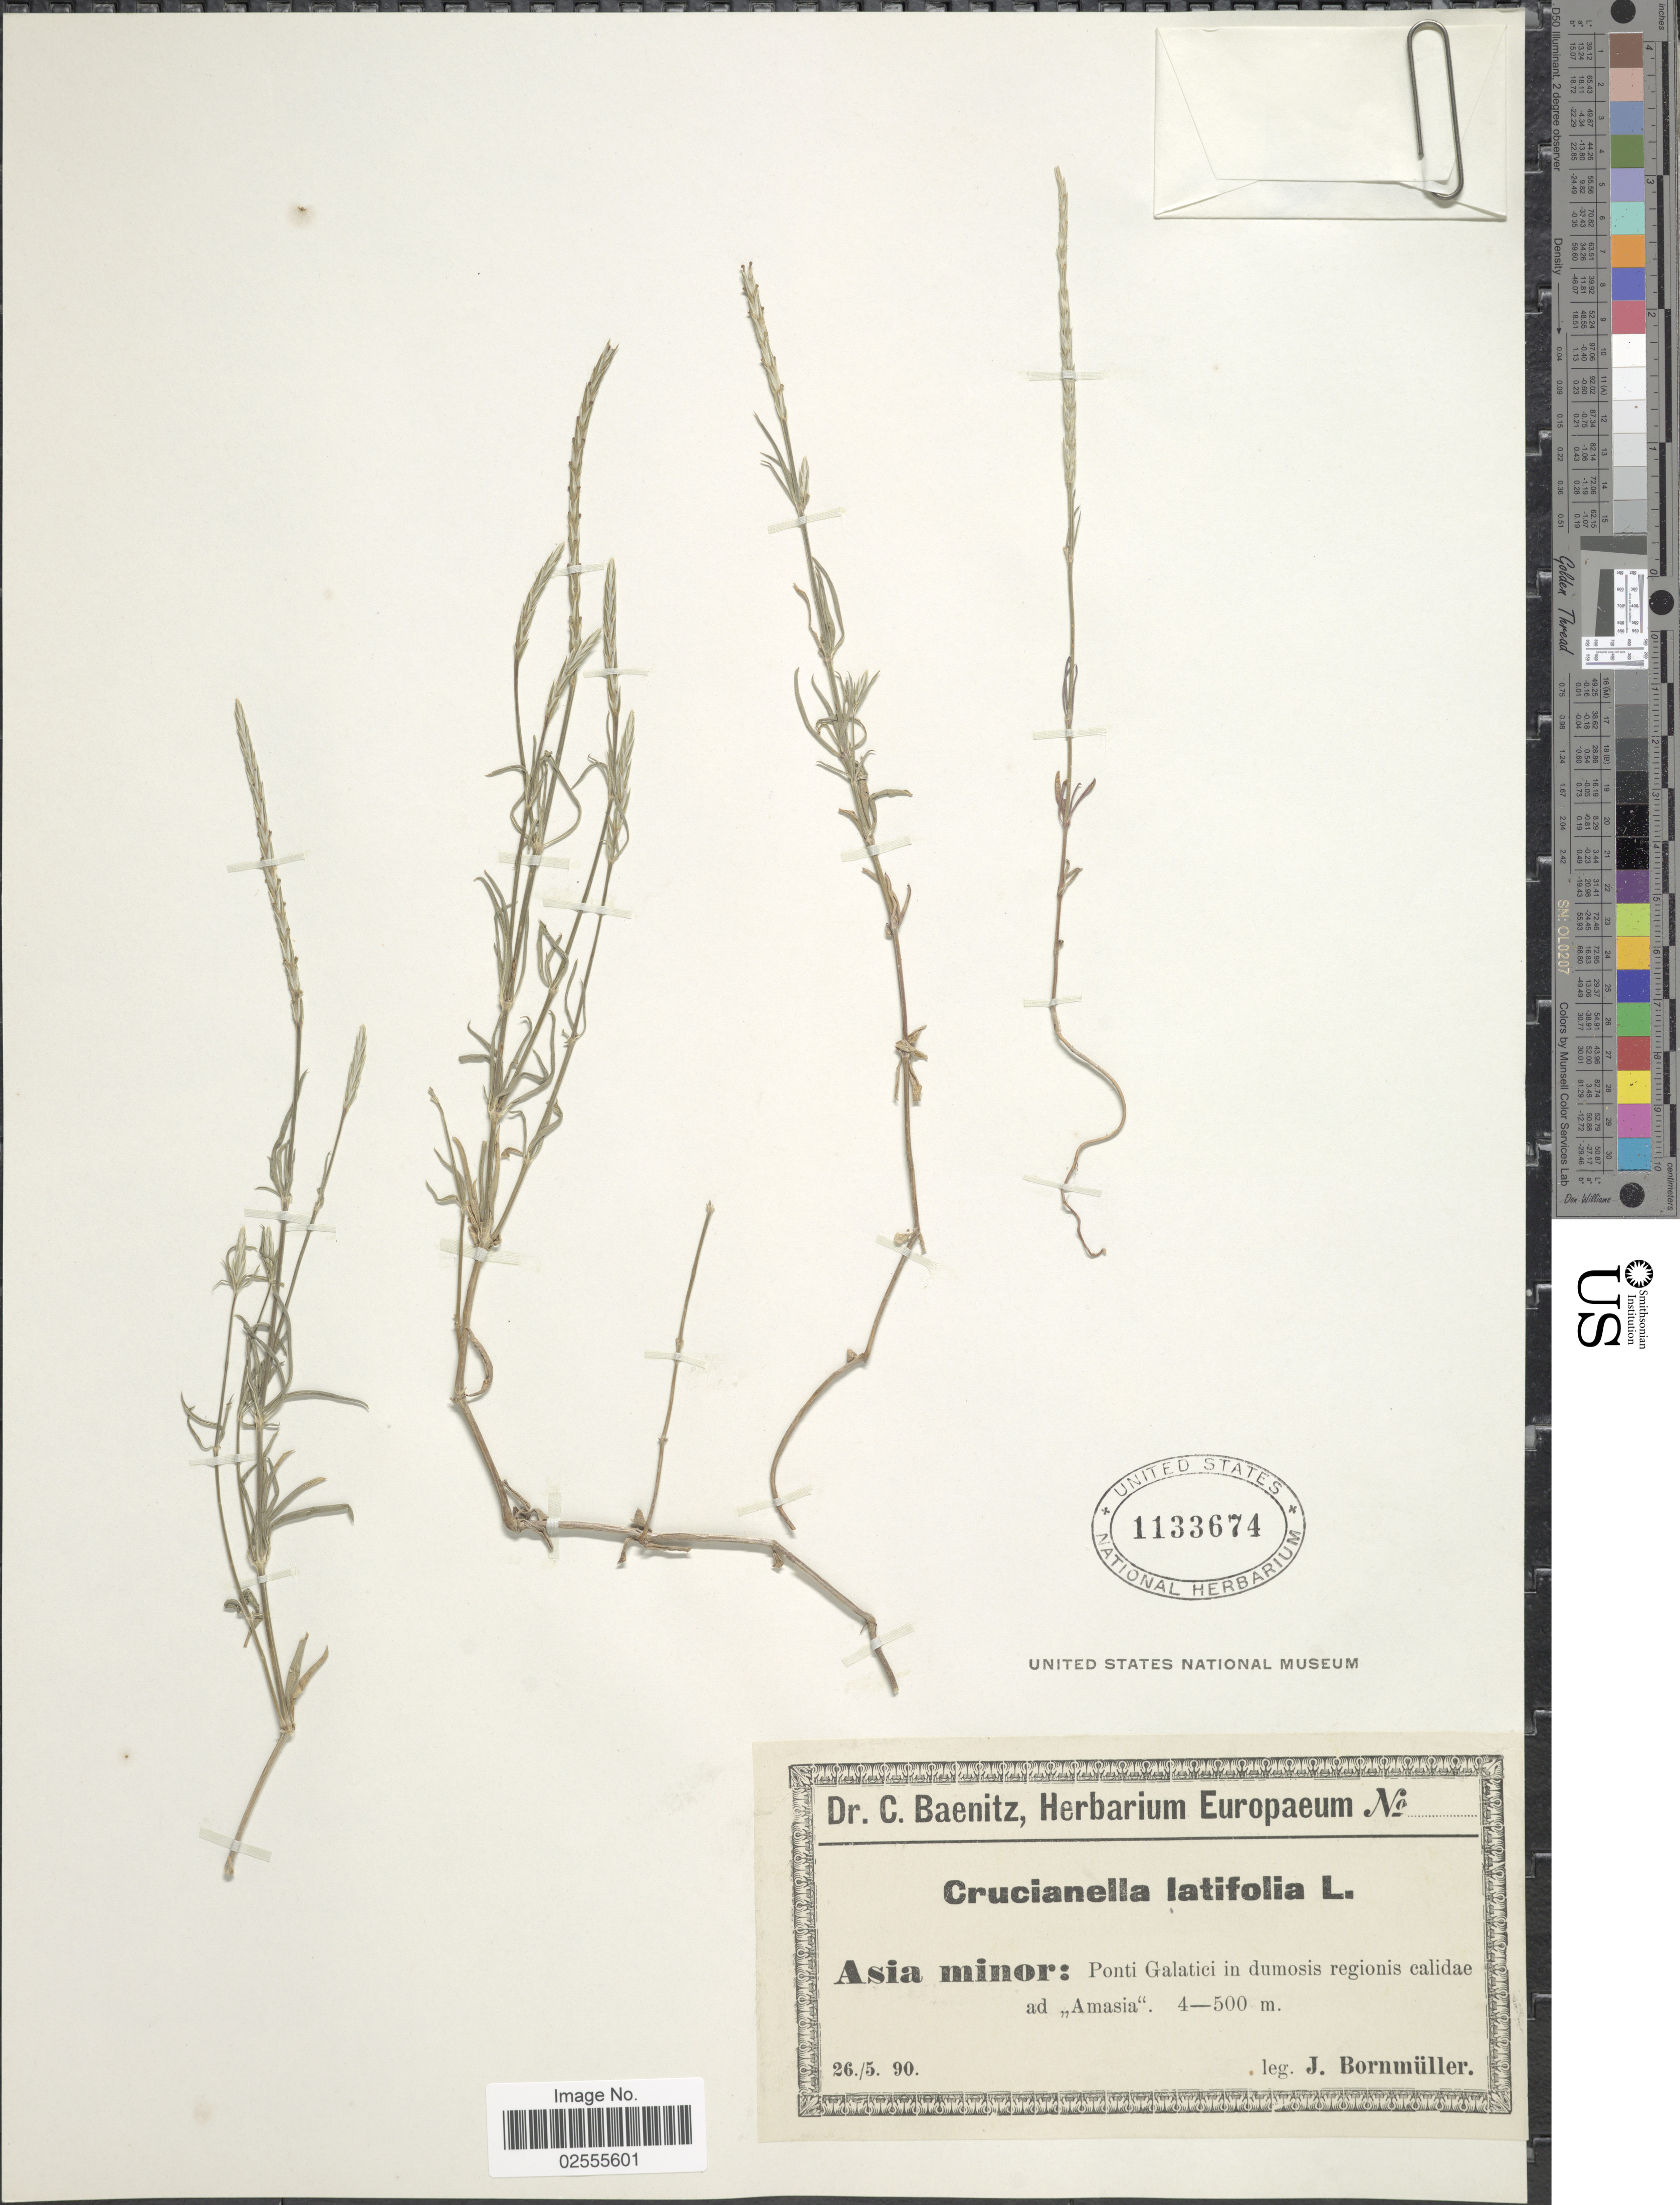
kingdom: Plantae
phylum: Tracheophyta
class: Magnoliopsida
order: Gentianales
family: Rubiaceae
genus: Crucianella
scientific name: Crucianella latifolia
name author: L.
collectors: J. Bornmüller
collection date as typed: Transcribed d/m/y: 26/5/90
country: Turkey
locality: Asia minor: Ponti Galatici in dumosis regionis calidae ad "Amasia"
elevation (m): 400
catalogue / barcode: US 1133674